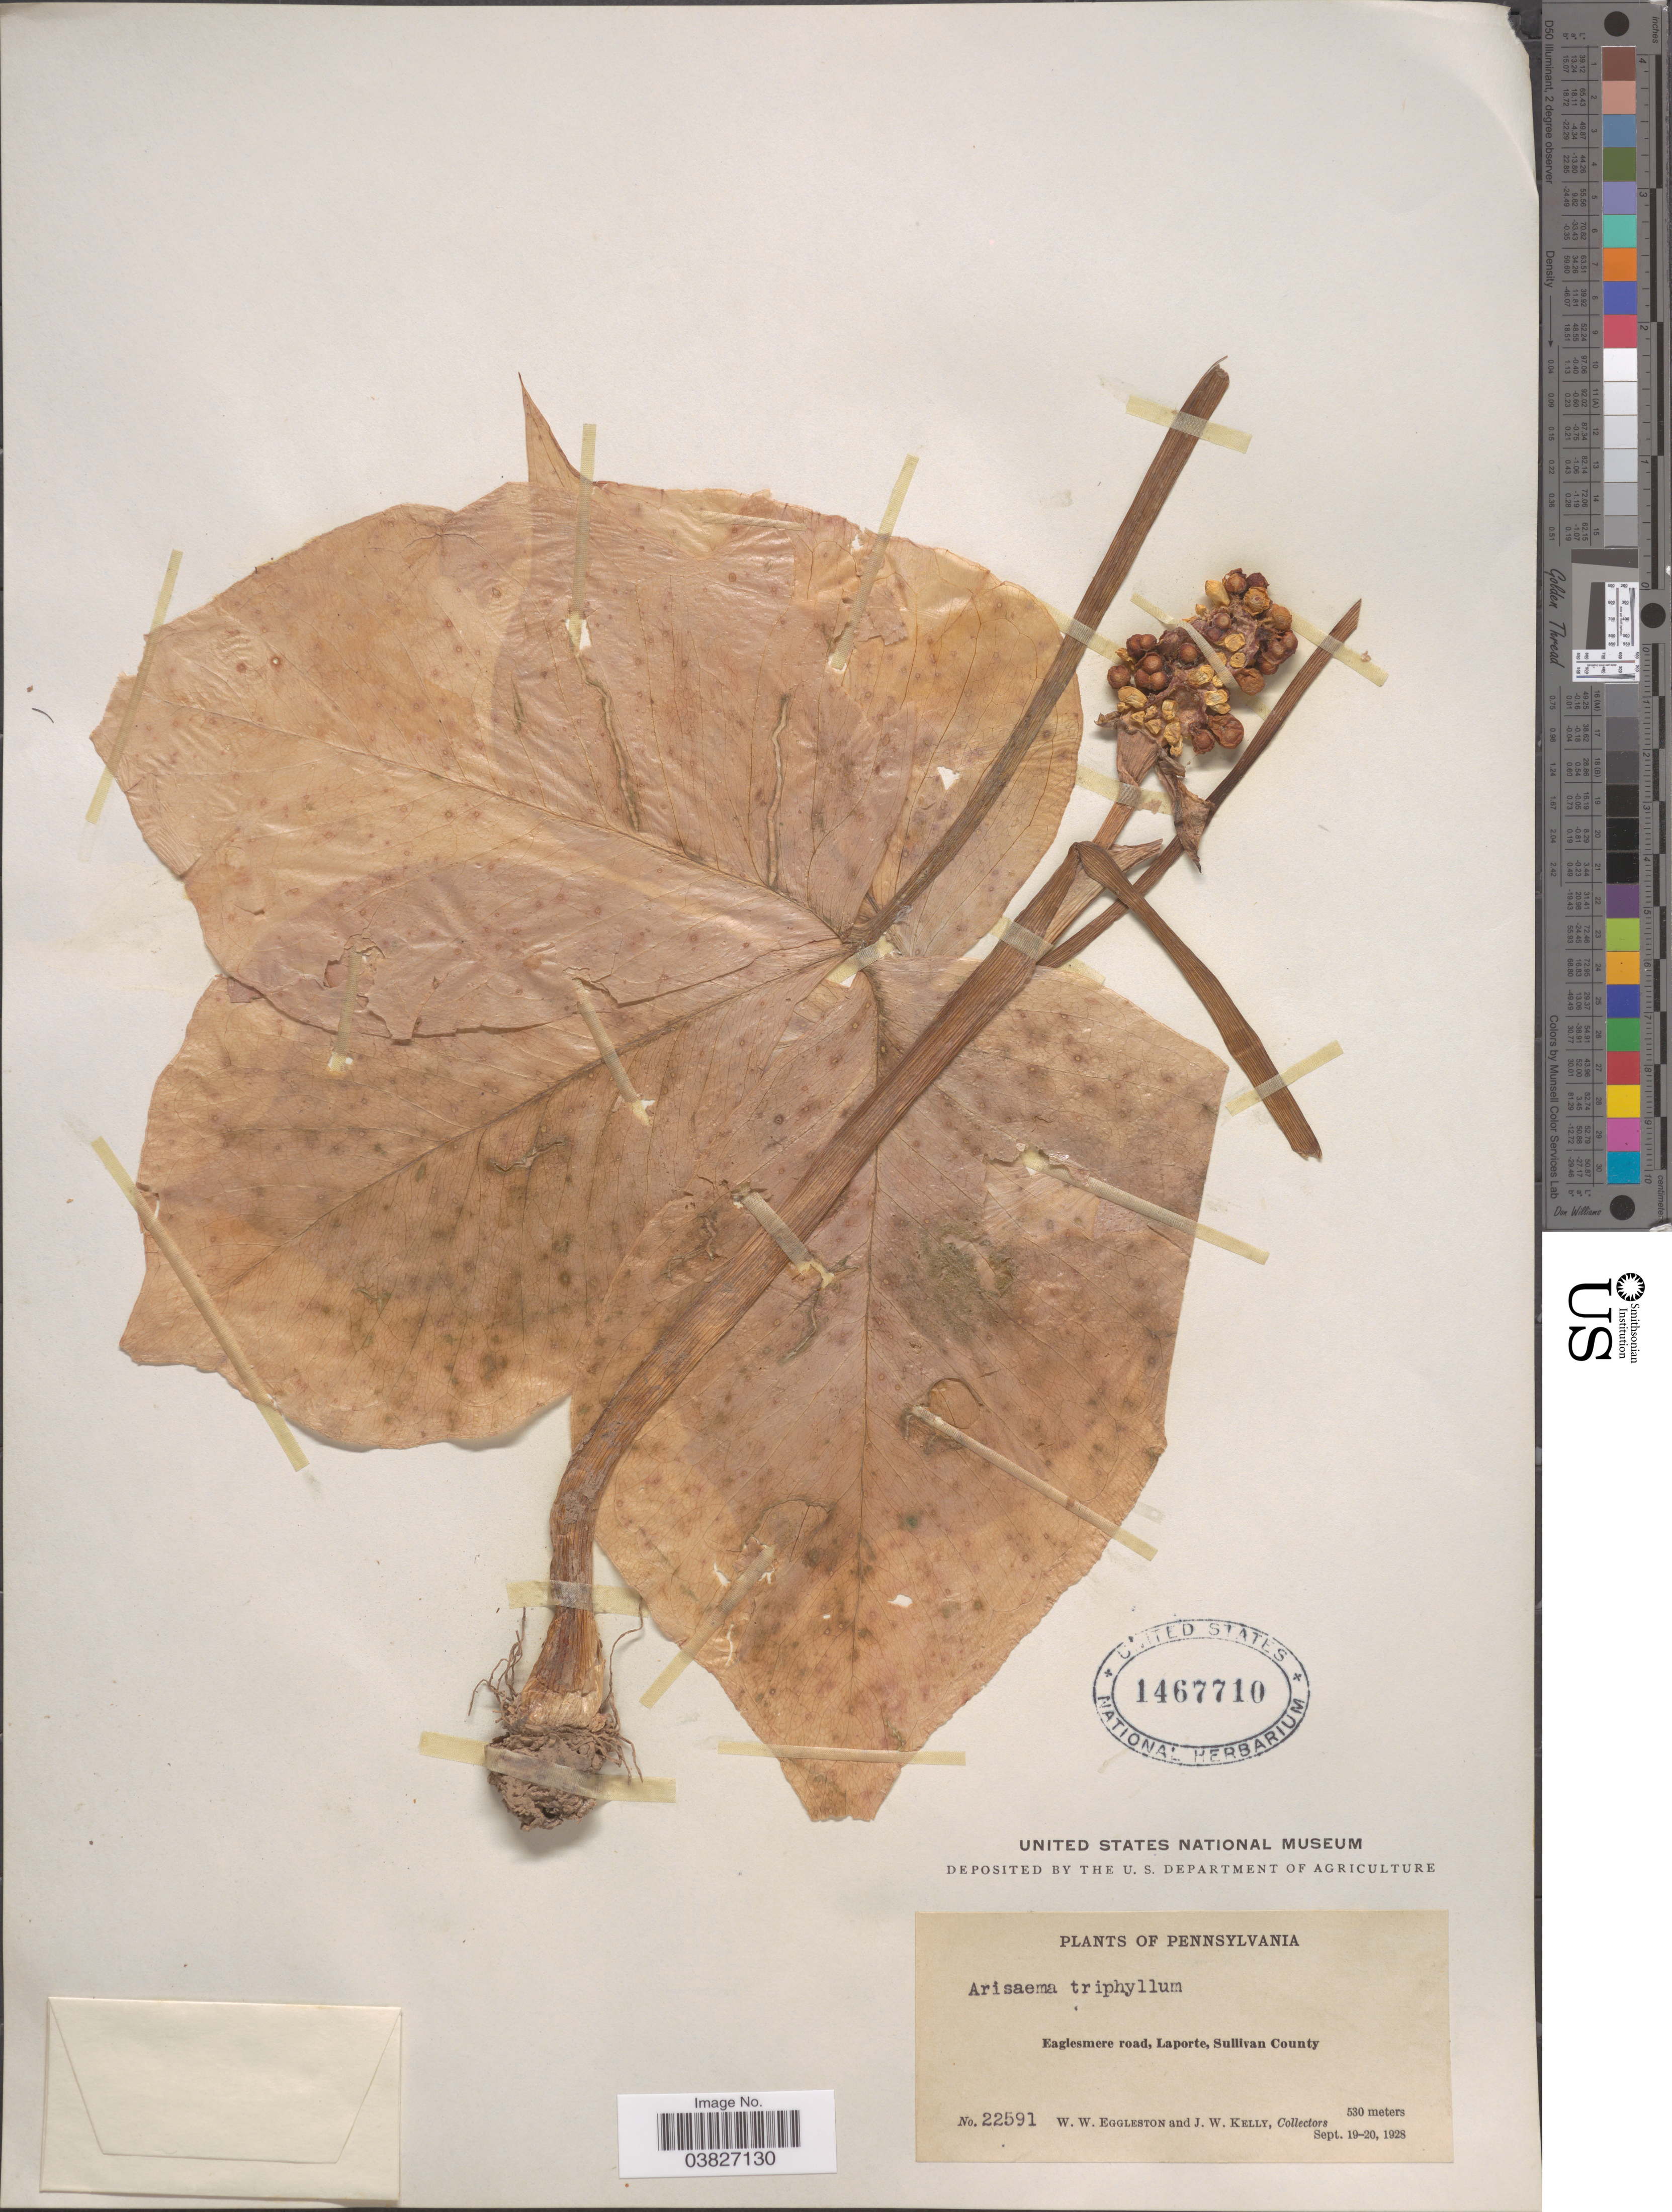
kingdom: Plantae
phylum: Tracheophyta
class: Liliopsida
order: Alismatales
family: Araceae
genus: Arisaema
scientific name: Arisaema triphyllum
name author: (L.) Schott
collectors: W. W. Eggleston & J. Kelly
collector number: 22591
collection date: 1928-09-19/1928-09-20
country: United States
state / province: Pennsylvania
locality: Eaglesmere road, Laporte, Sullivan County.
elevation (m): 530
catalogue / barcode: US 1467710